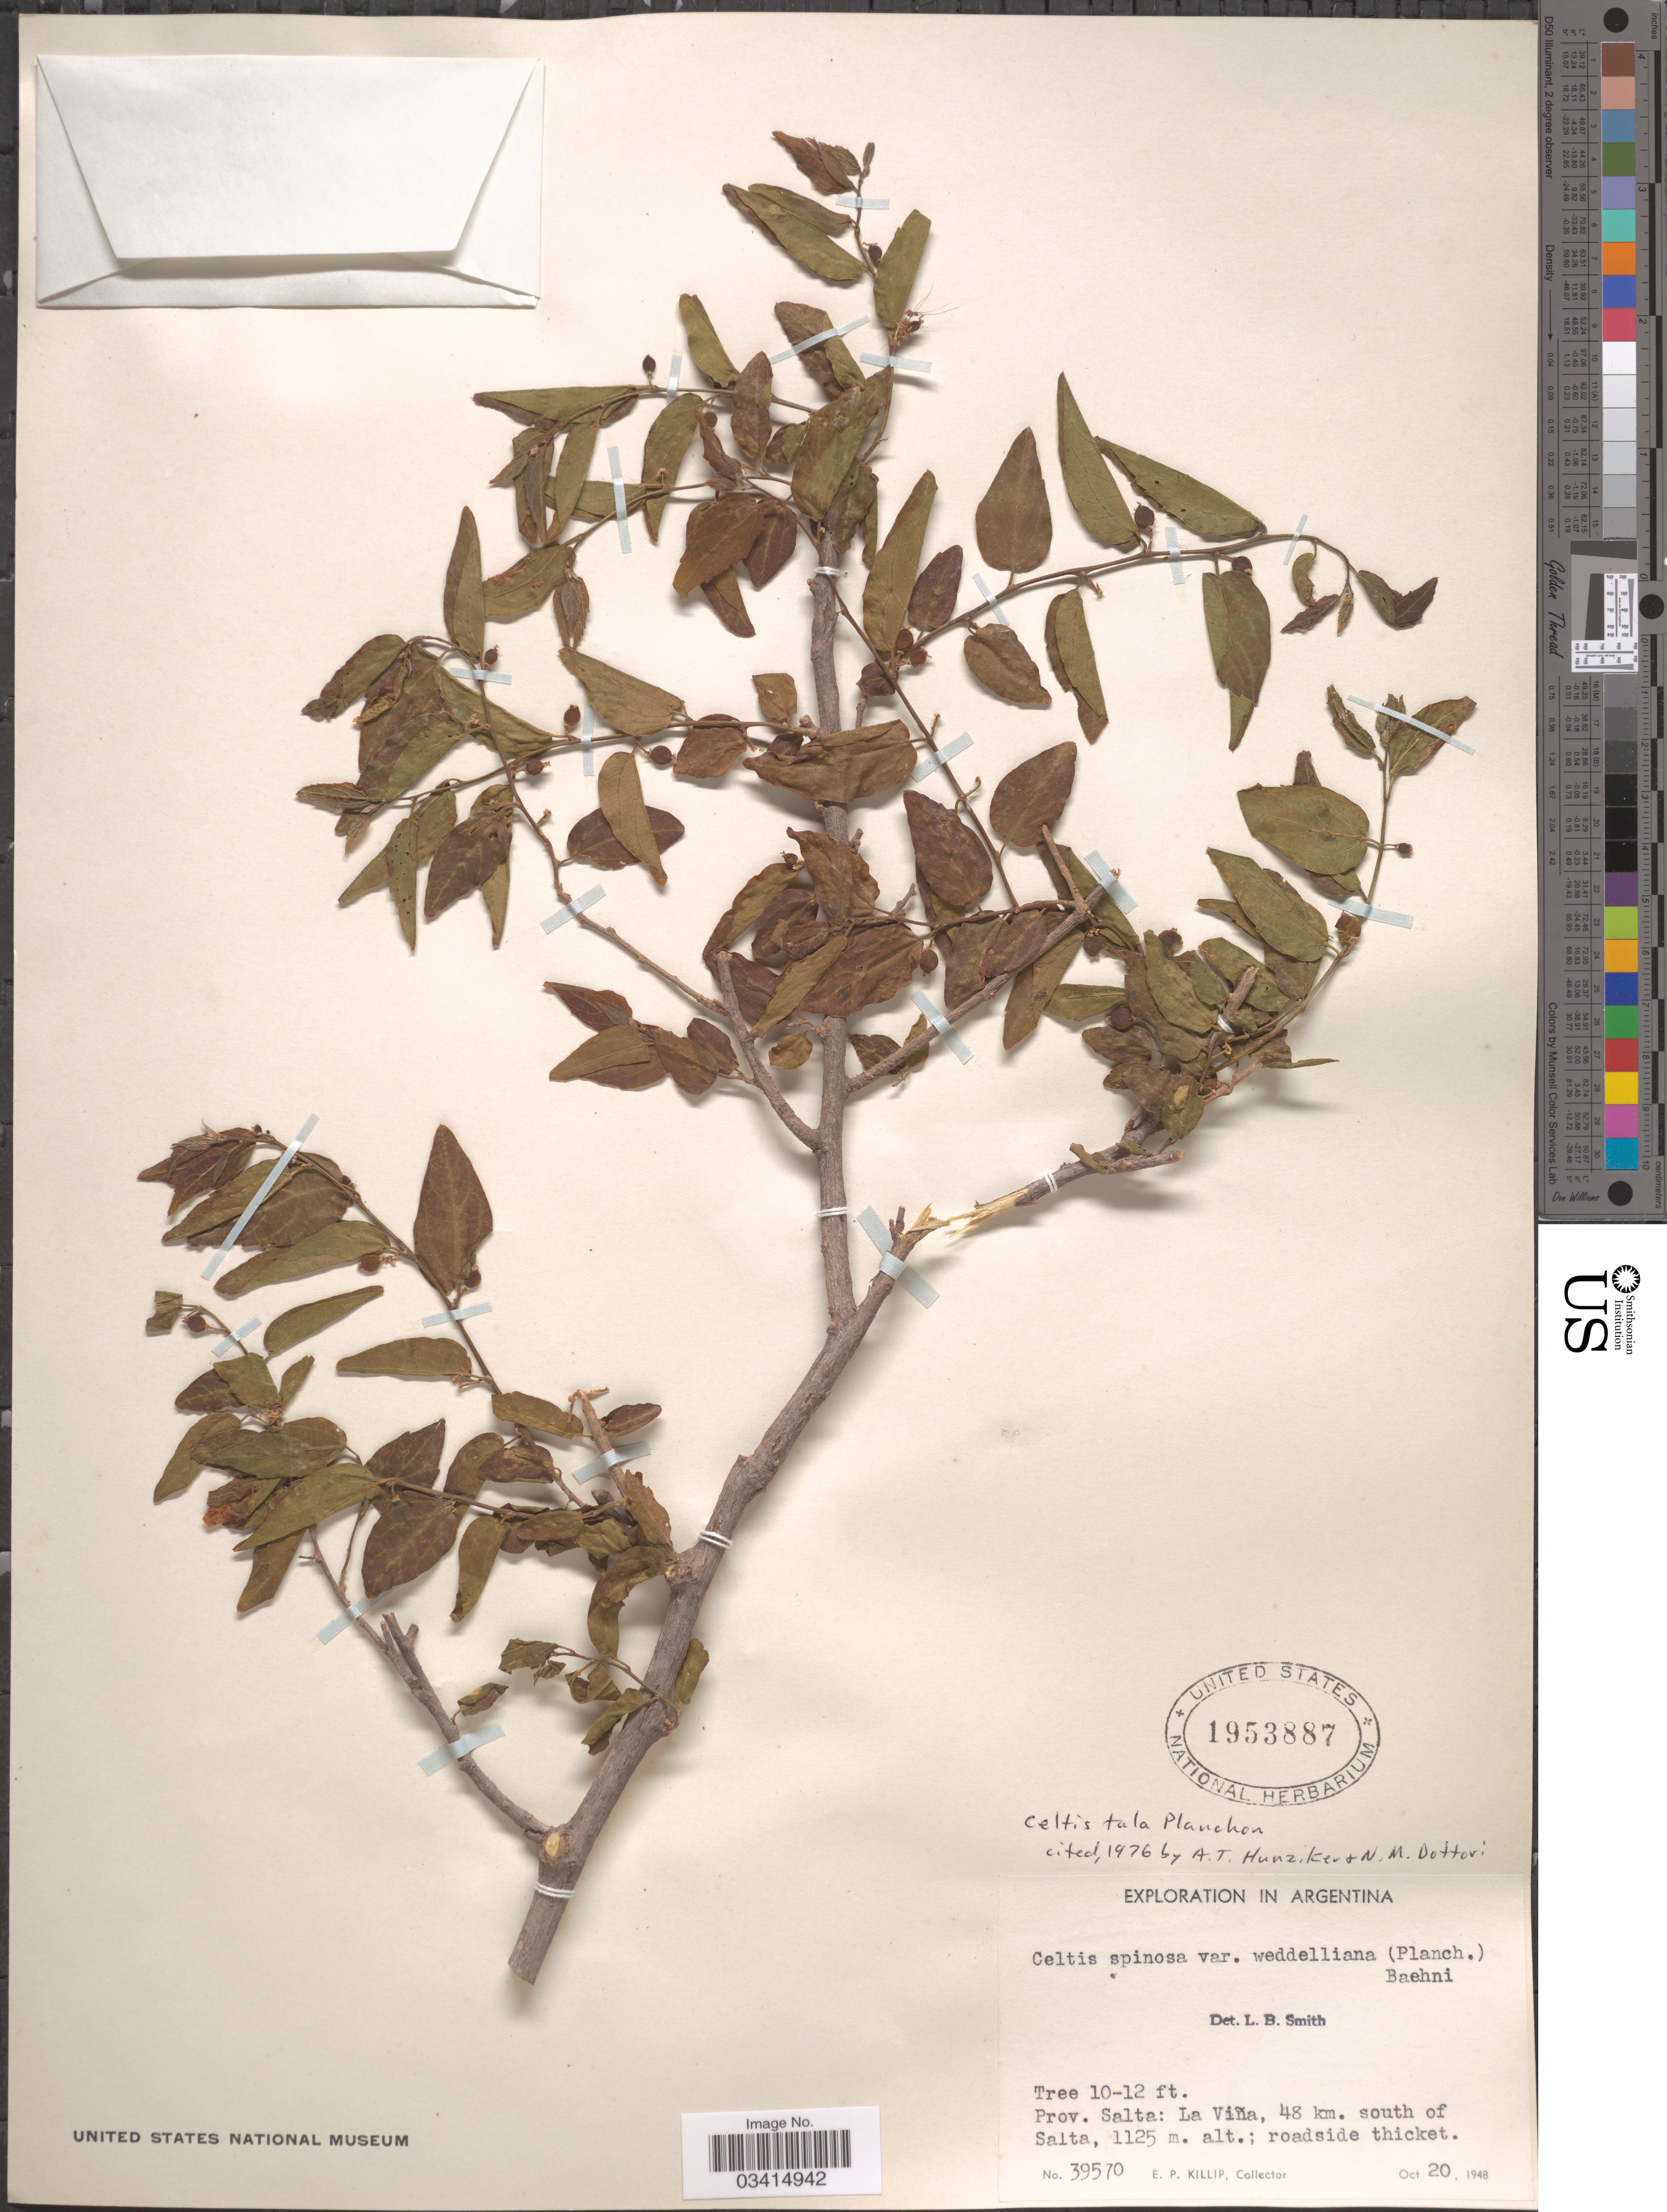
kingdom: Plantae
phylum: Tracheophyta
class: Magnoliopsida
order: Rosales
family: Cannabaceae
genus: Celtis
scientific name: Celtis tala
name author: Gillies ex Planch.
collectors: E. P. Killip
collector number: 39570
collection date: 1948-10-20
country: Argentina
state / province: Salta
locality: La Viña, 48 km. south of Salta.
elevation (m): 1125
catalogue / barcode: US 1953887